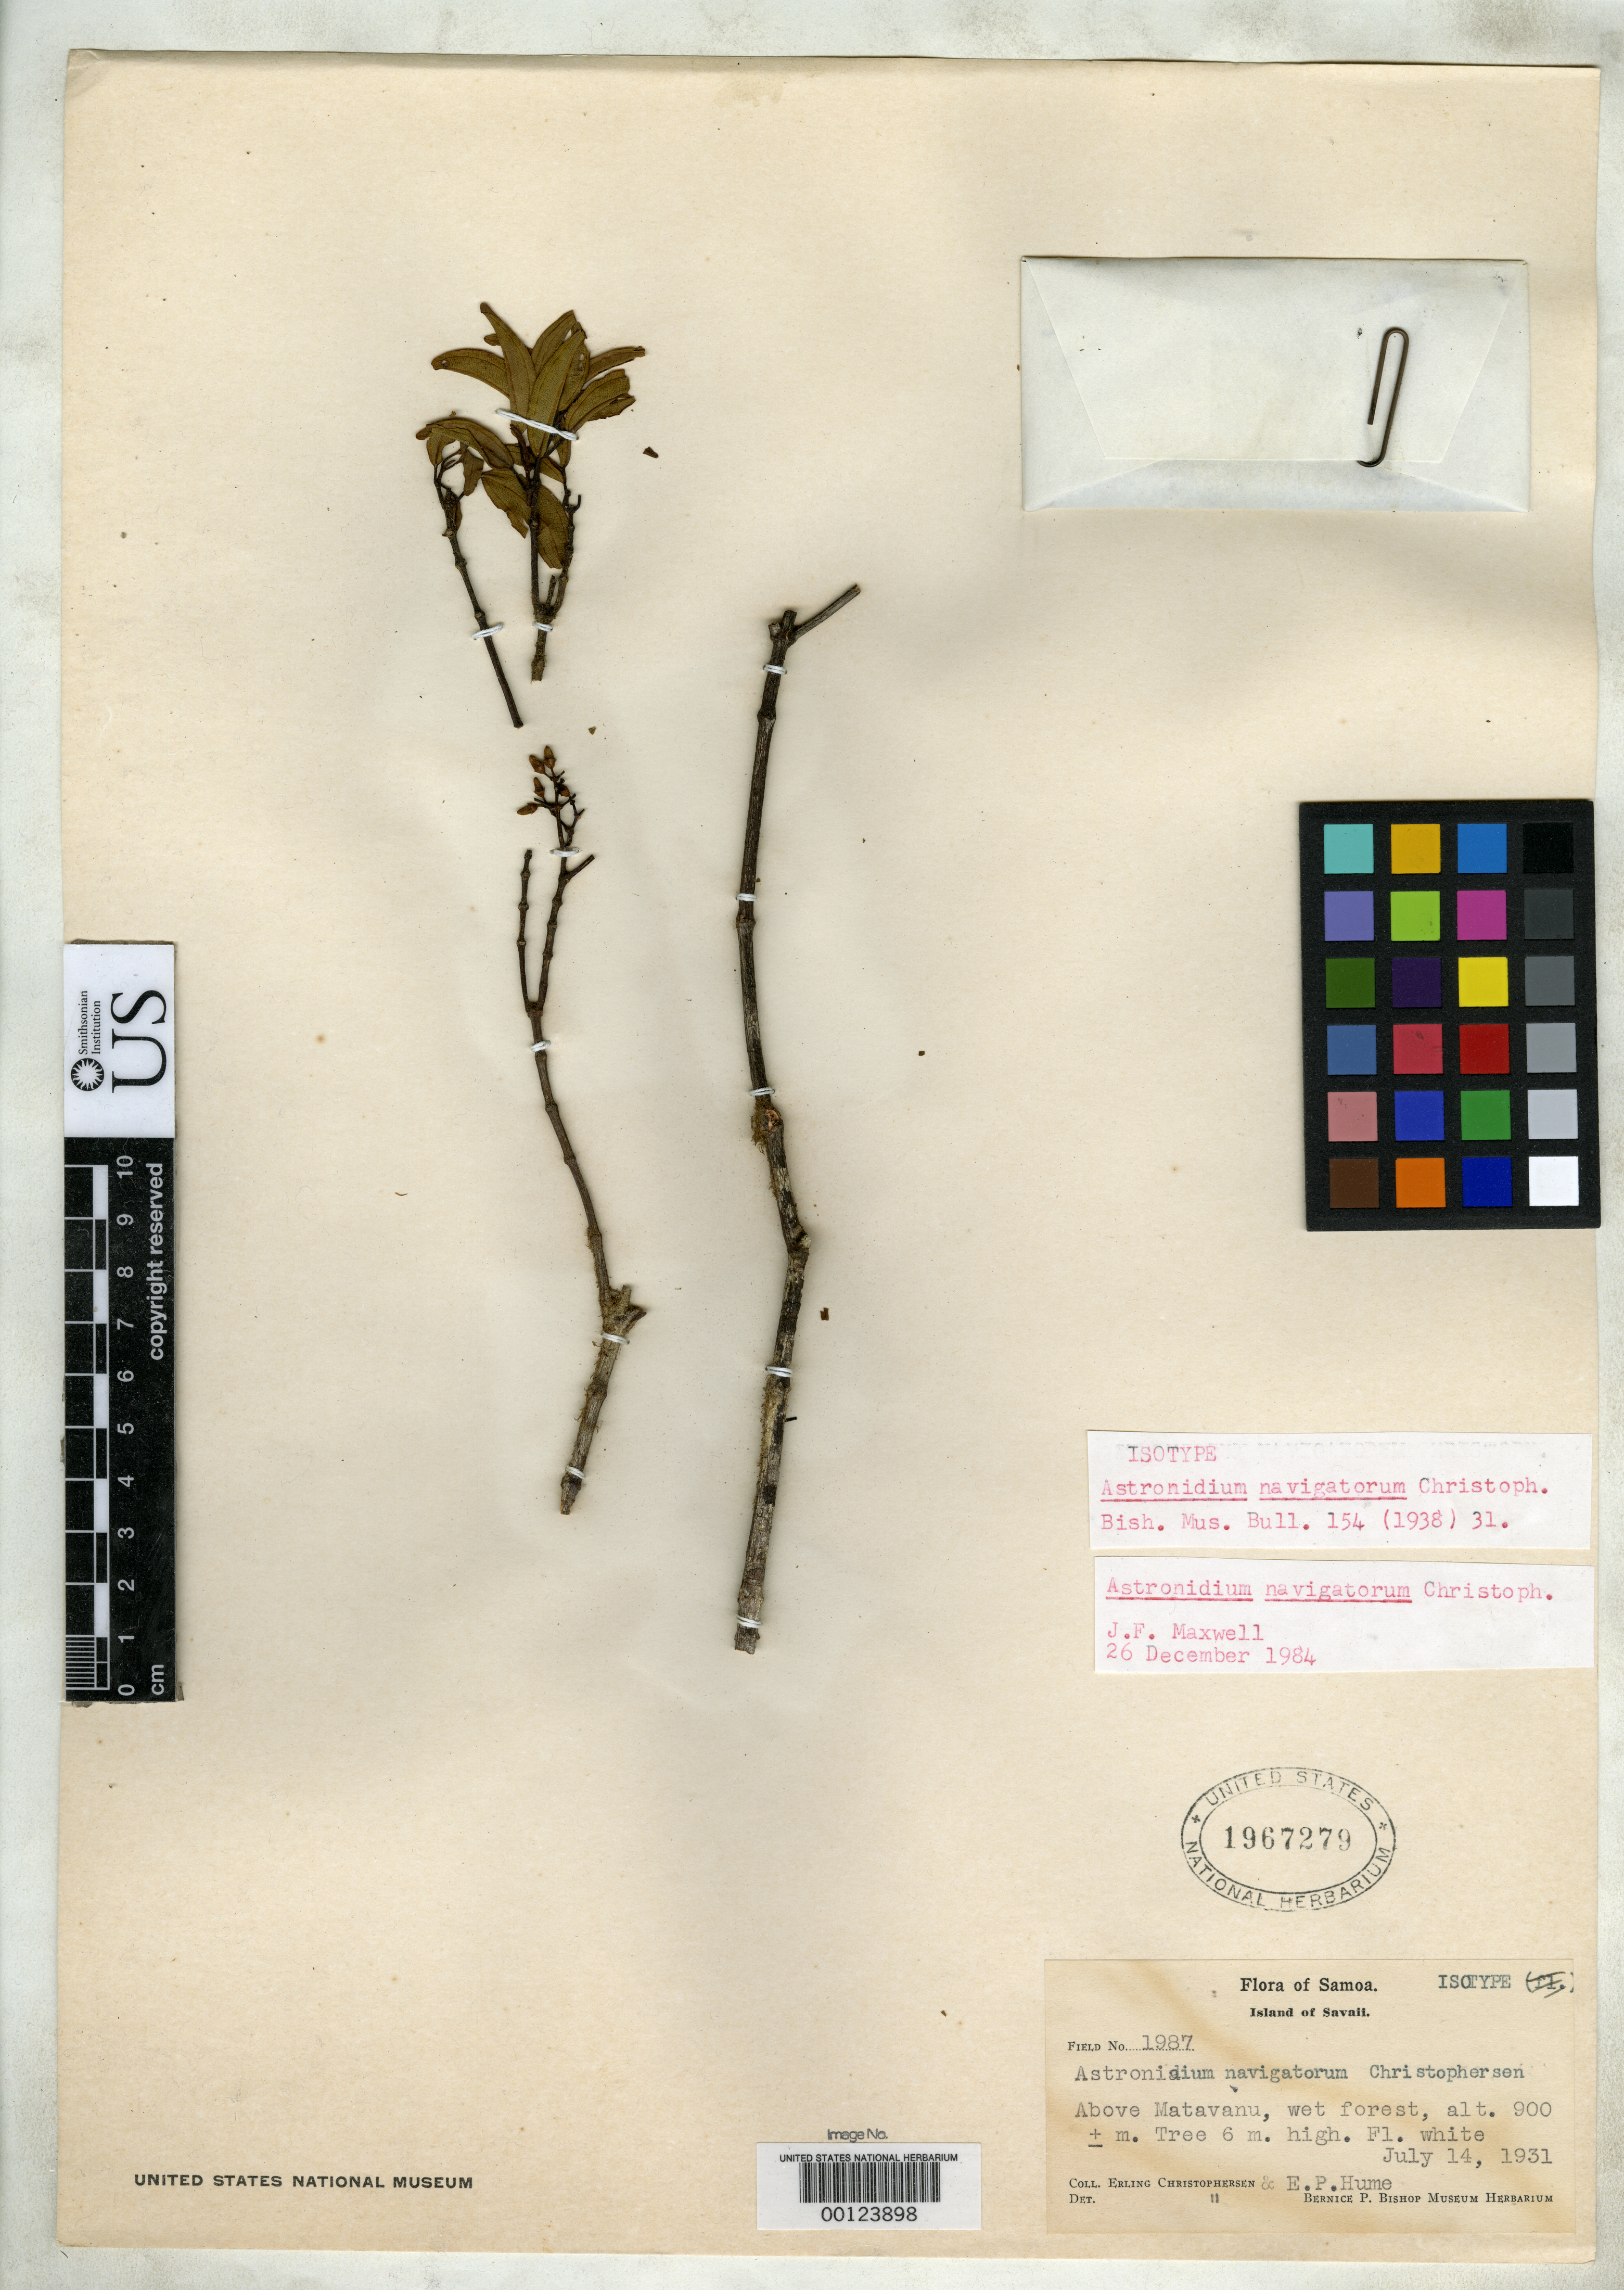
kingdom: Plantae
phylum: Tracheophyta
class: Magnoliopsida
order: Myrtales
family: Melastomataceae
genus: Astronidium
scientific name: Astronidium navigatorum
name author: Christoph.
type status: Isotype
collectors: E. Christophersen & E. Hume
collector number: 1987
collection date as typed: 14 Jul 1931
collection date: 1931-07-14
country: Samoa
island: Savai'i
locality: Above Matavanu Crater. [Western Samoa]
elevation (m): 900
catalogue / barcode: US 1967279